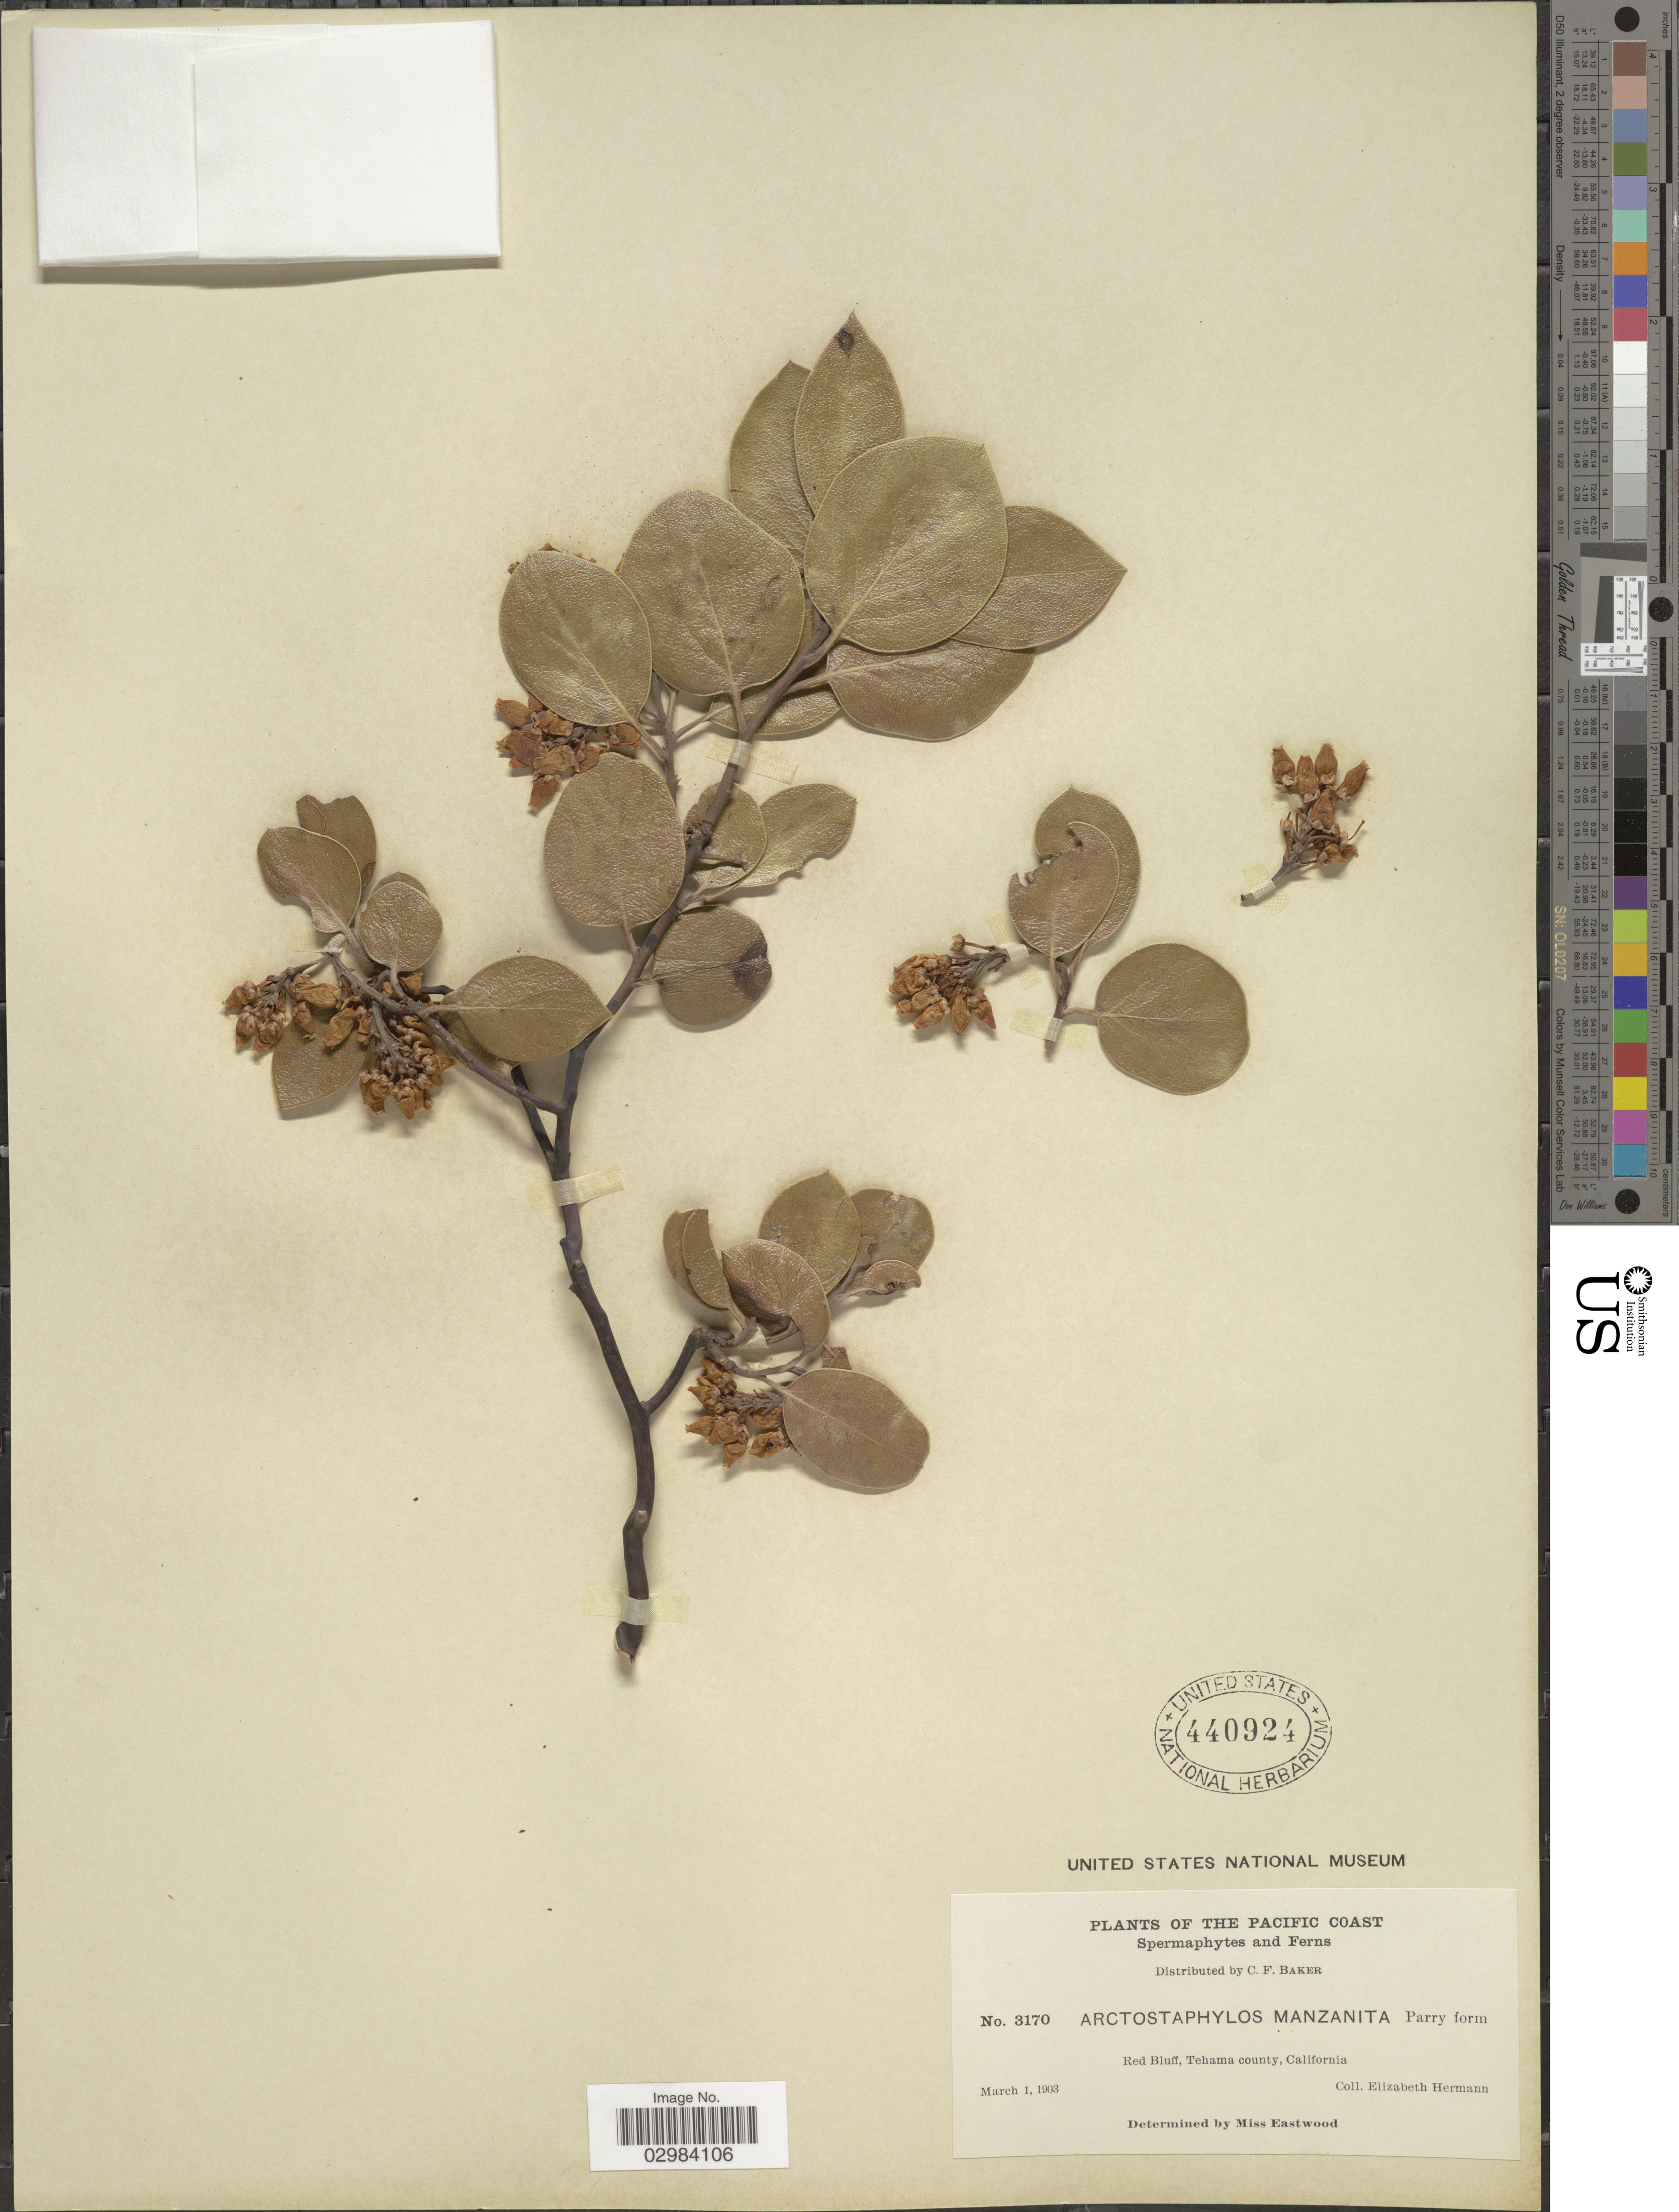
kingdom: Plantae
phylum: Tracheophyta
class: Magnoliopsida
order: Ericales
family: Ericaceae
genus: Arctostaphylos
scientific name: Arctostaphylos manzanita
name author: Parry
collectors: E. M. Hermann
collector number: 3170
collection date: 1903-03-01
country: United States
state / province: California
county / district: Tehama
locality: Red. Bluff, Tehama county.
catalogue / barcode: US 440924